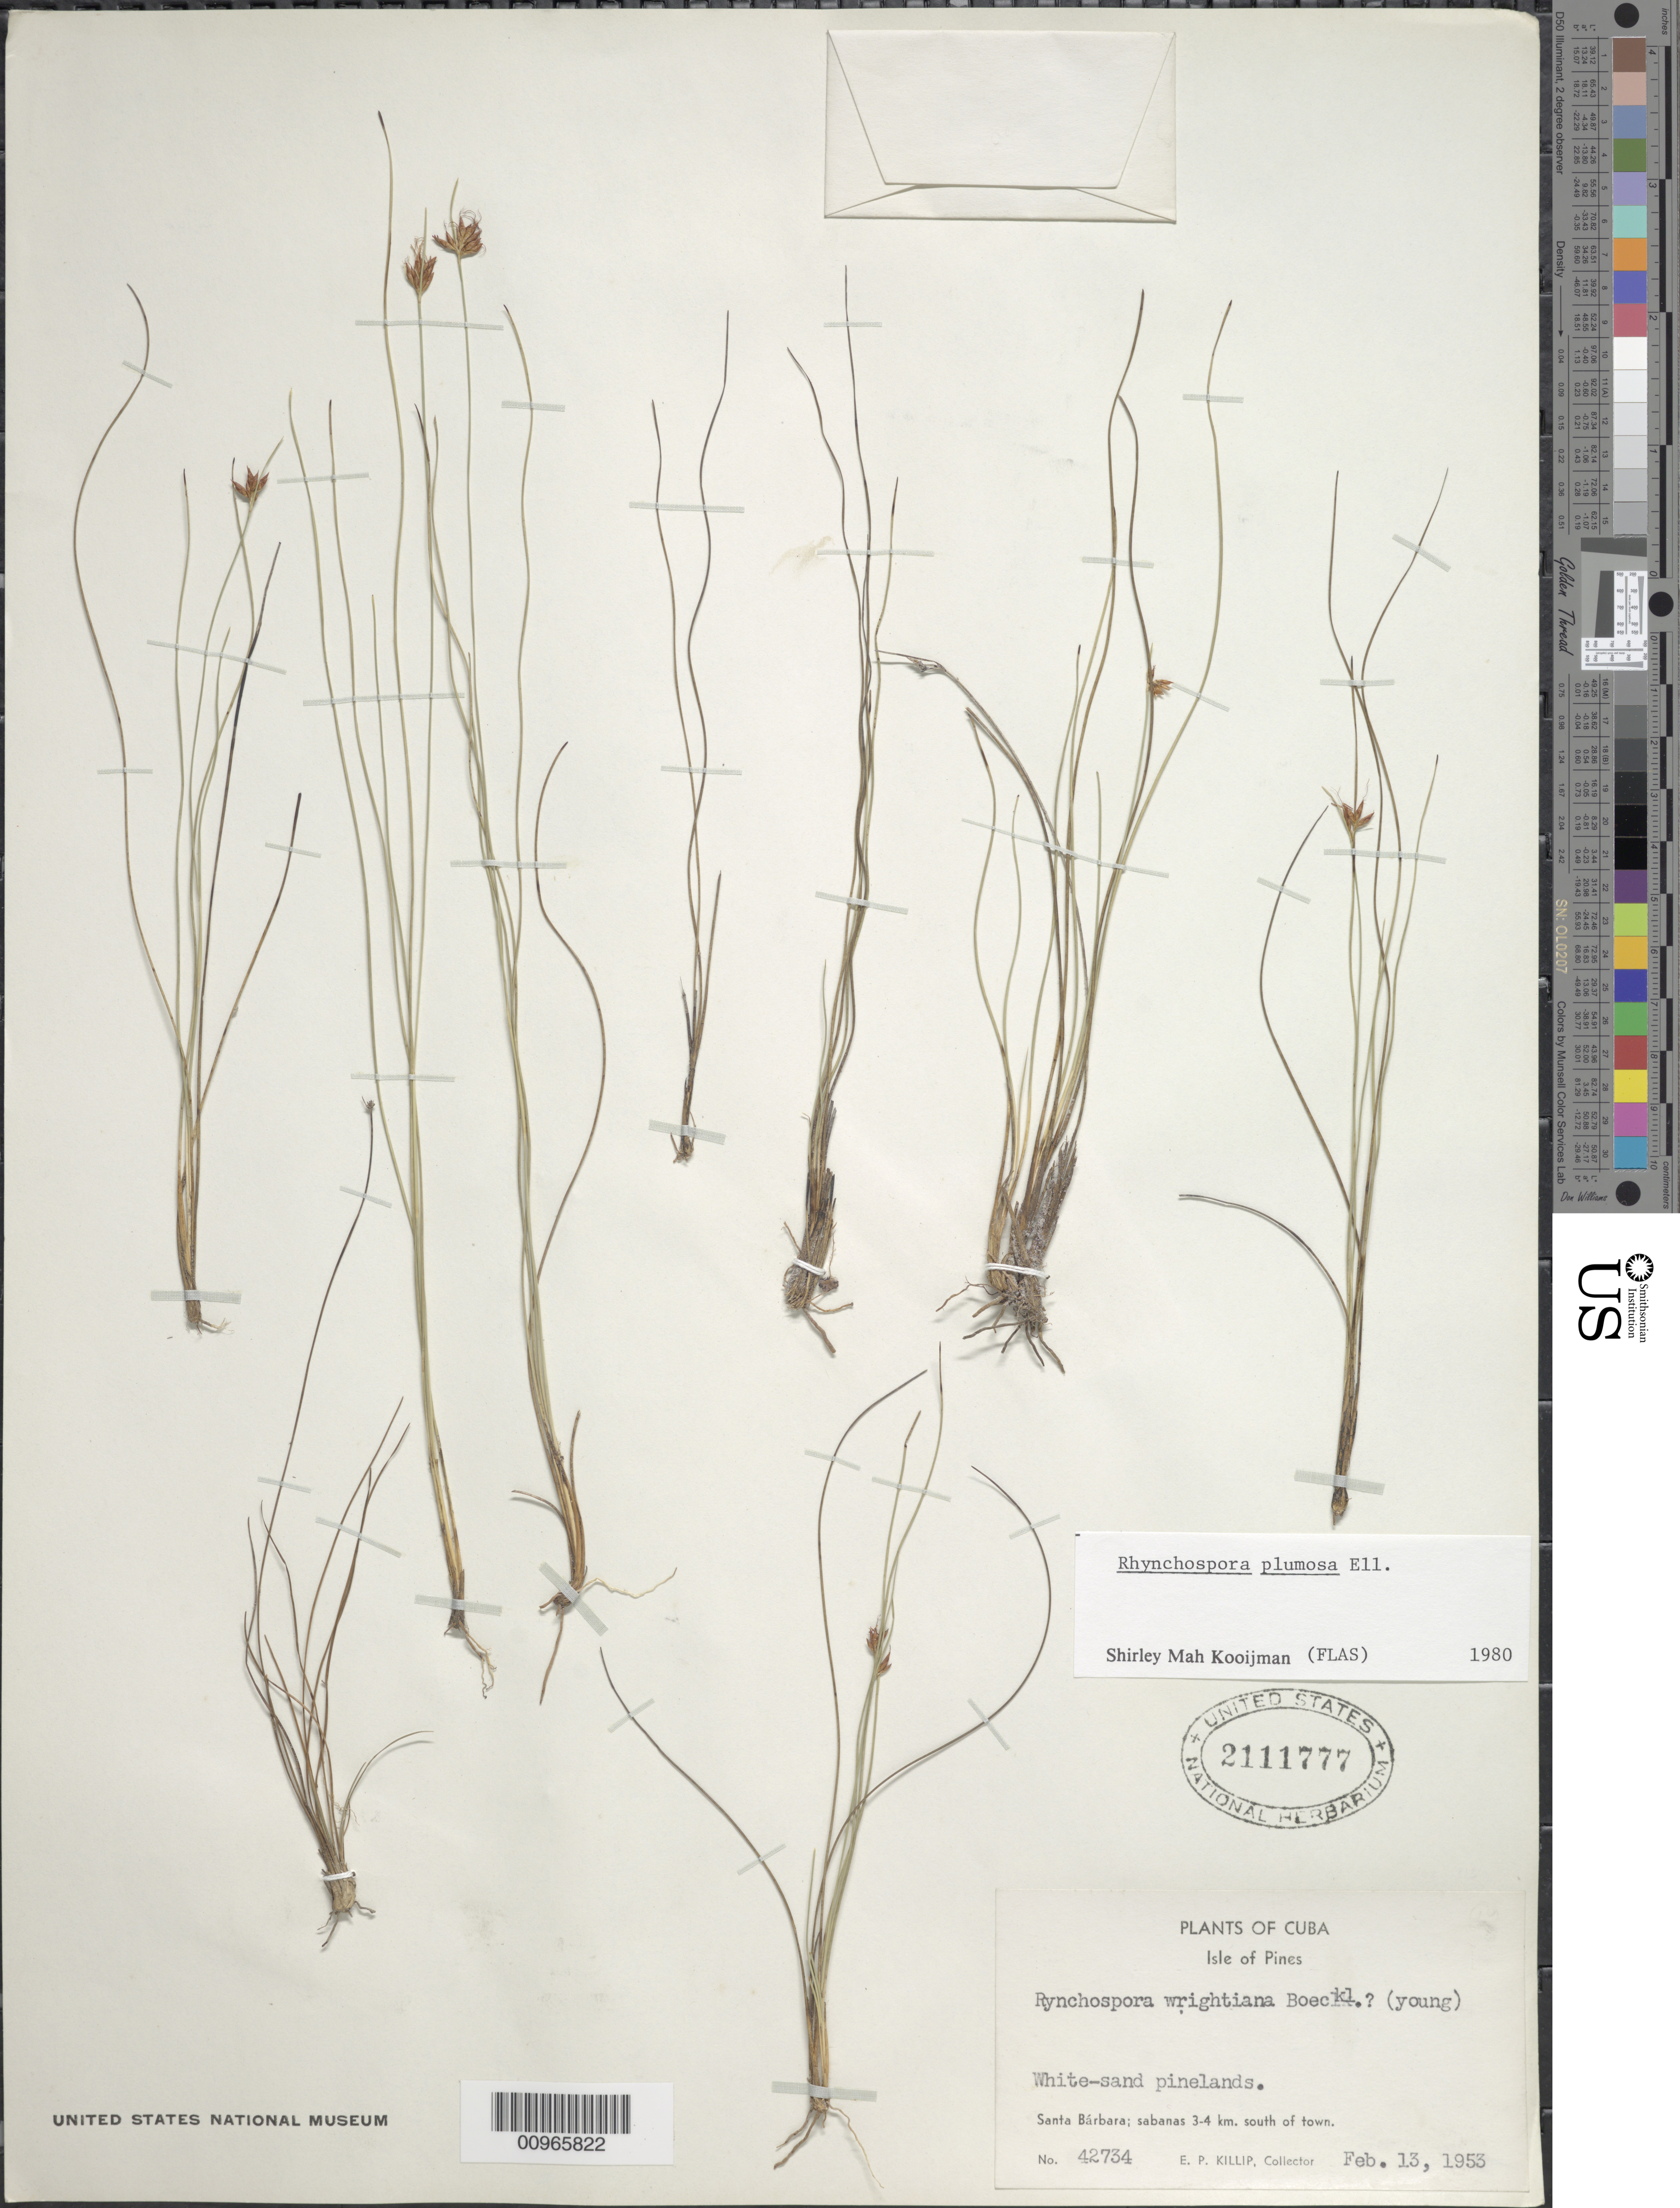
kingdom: Plantae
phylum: Tracheophyta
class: Liliopsida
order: Poales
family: Cyperaceae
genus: Rhynchospora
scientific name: Rhynchospora plumosa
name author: Elliott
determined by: Kooijman, S. M.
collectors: E. P. Killip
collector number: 42734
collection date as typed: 13 Feb 1953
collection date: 1953-02-13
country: Cuba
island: Isla de la Juventud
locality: Isle of Pines, Santa Bárbara, sabanas 3-4 km S of town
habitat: White-sand pinelands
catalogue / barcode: US 2111777